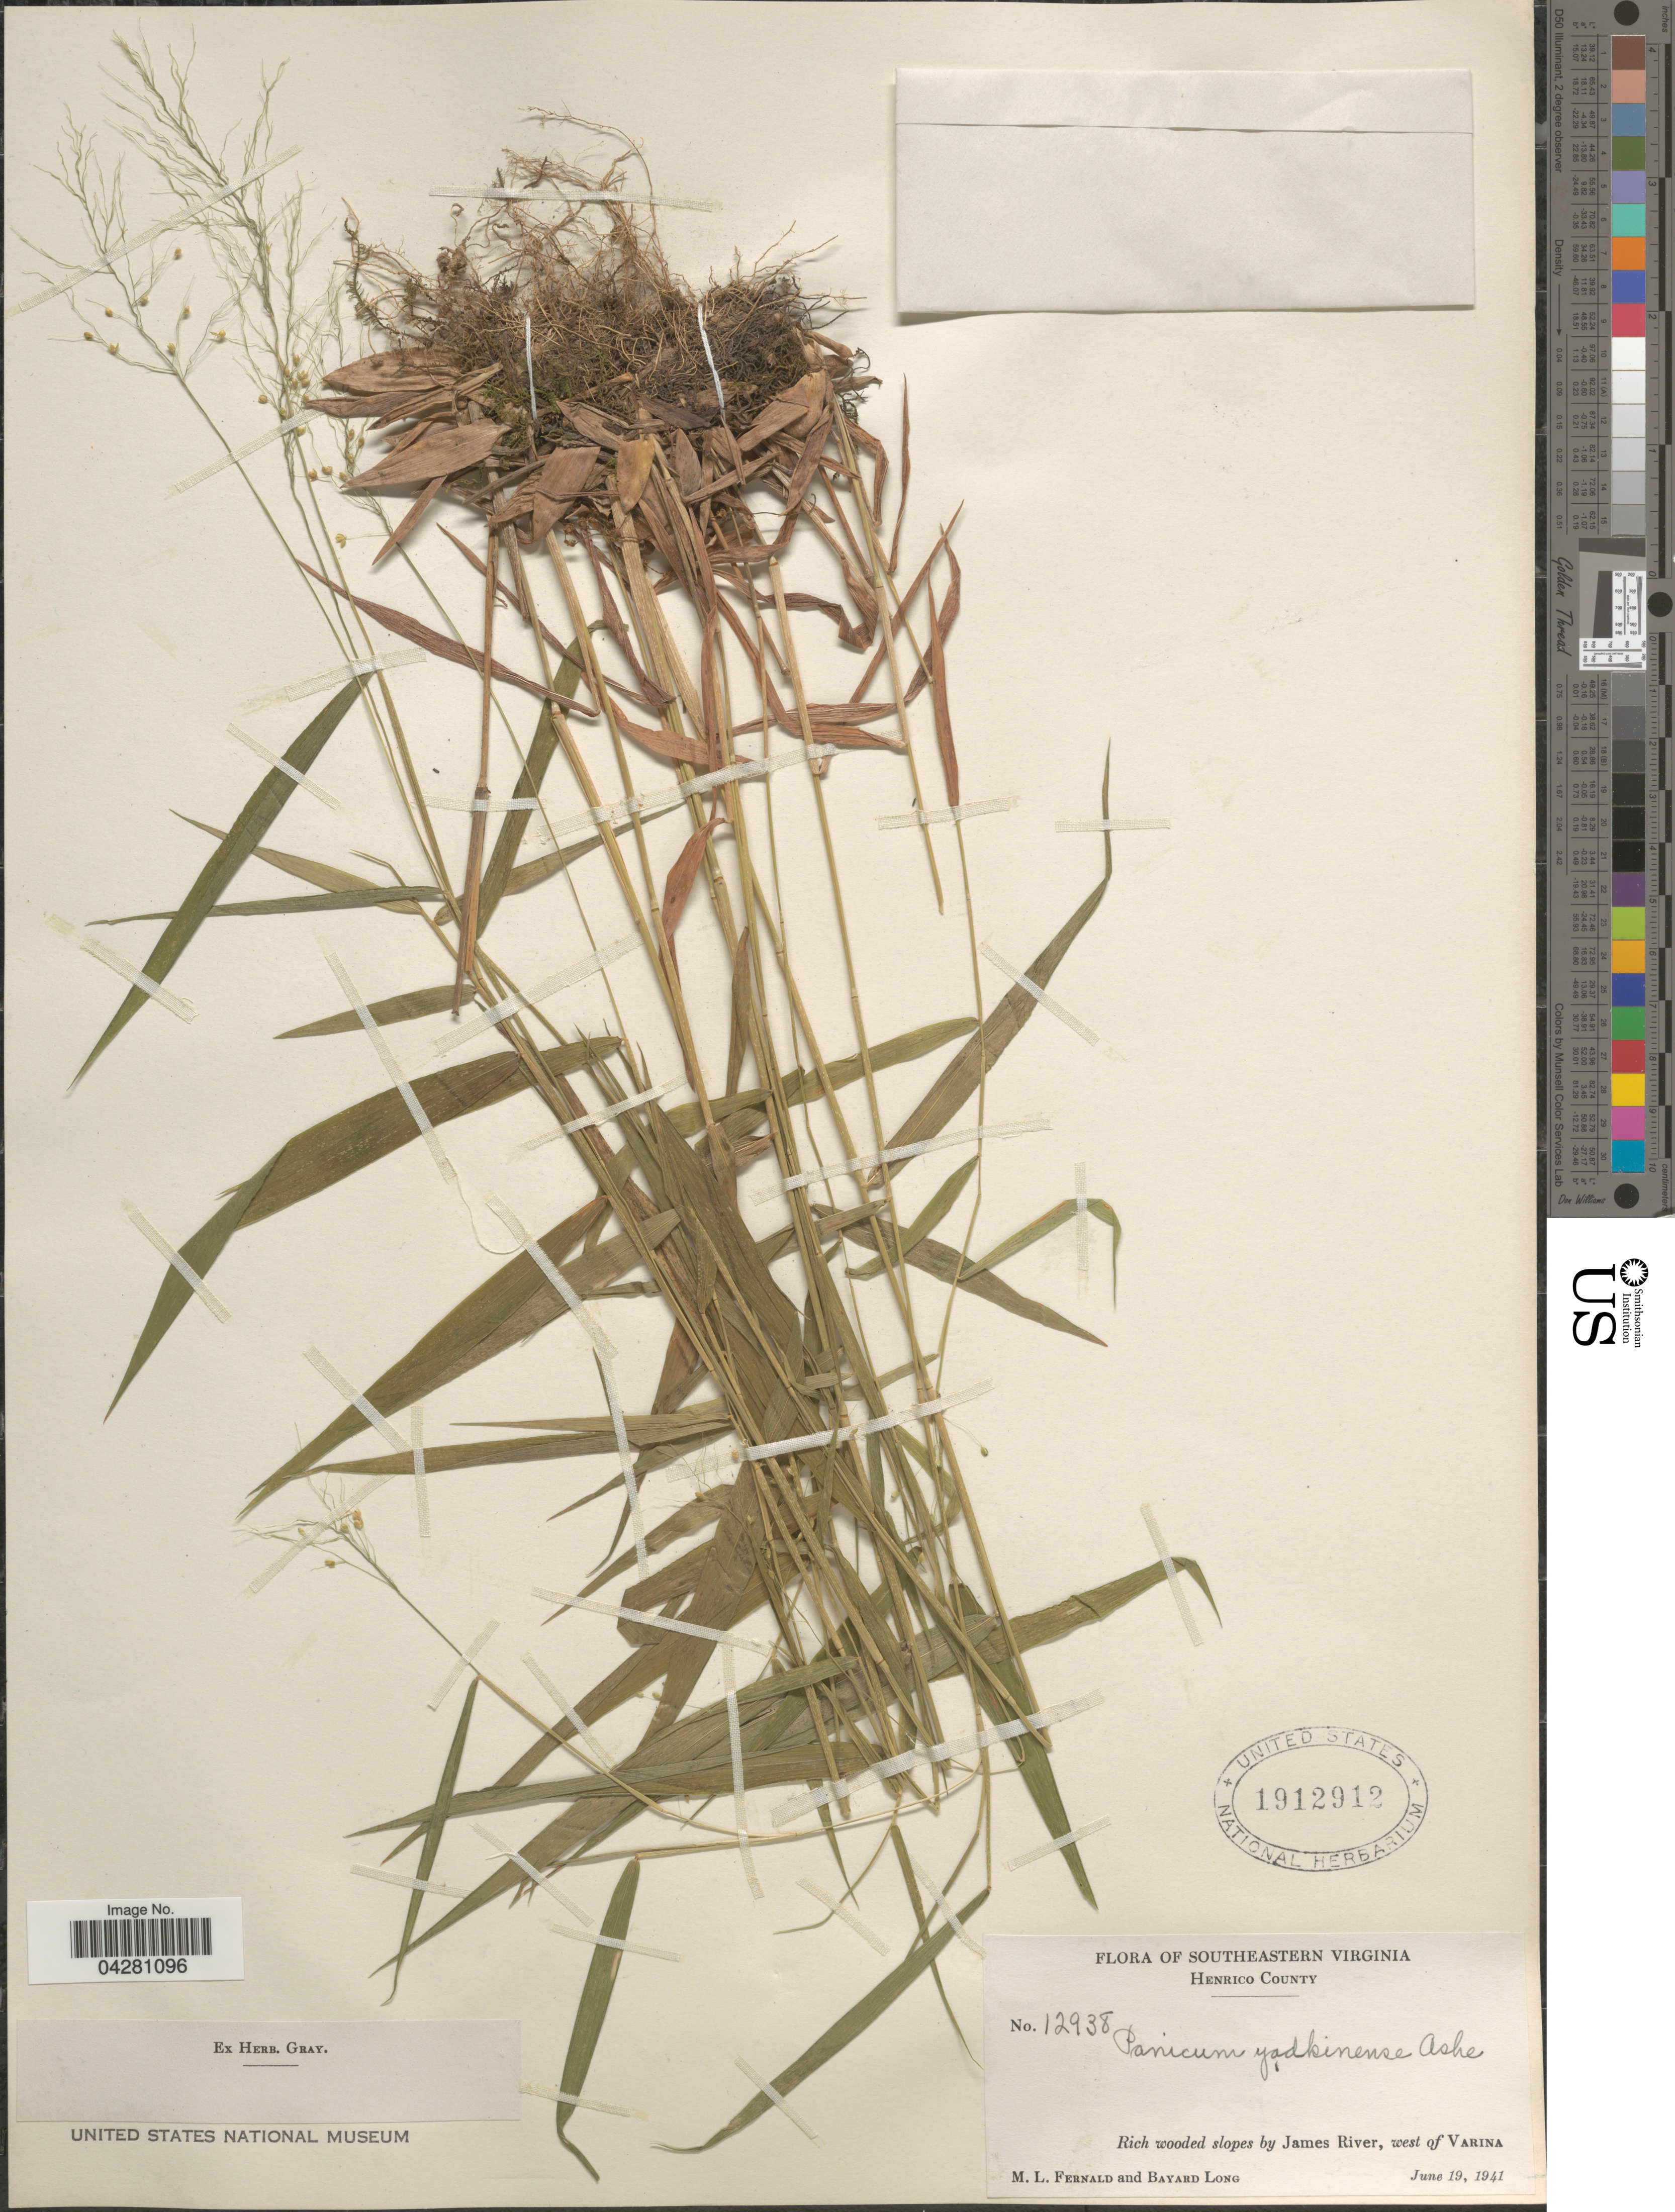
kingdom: Plantae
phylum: Tracheophyta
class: Liliopsida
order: Poales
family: Poaceae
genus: Dichanthelium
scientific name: Dichanthelium dichotomum var. dichotomum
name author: (L.) Gould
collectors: M. L. Fernald & B. Long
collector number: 12938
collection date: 1941-06-19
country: United States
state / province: Virginia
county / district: Henrico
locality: Southeastern Virginia. Henrico County. Rich wooded slopes by James River, west of Varina.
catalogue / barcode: US 1912912